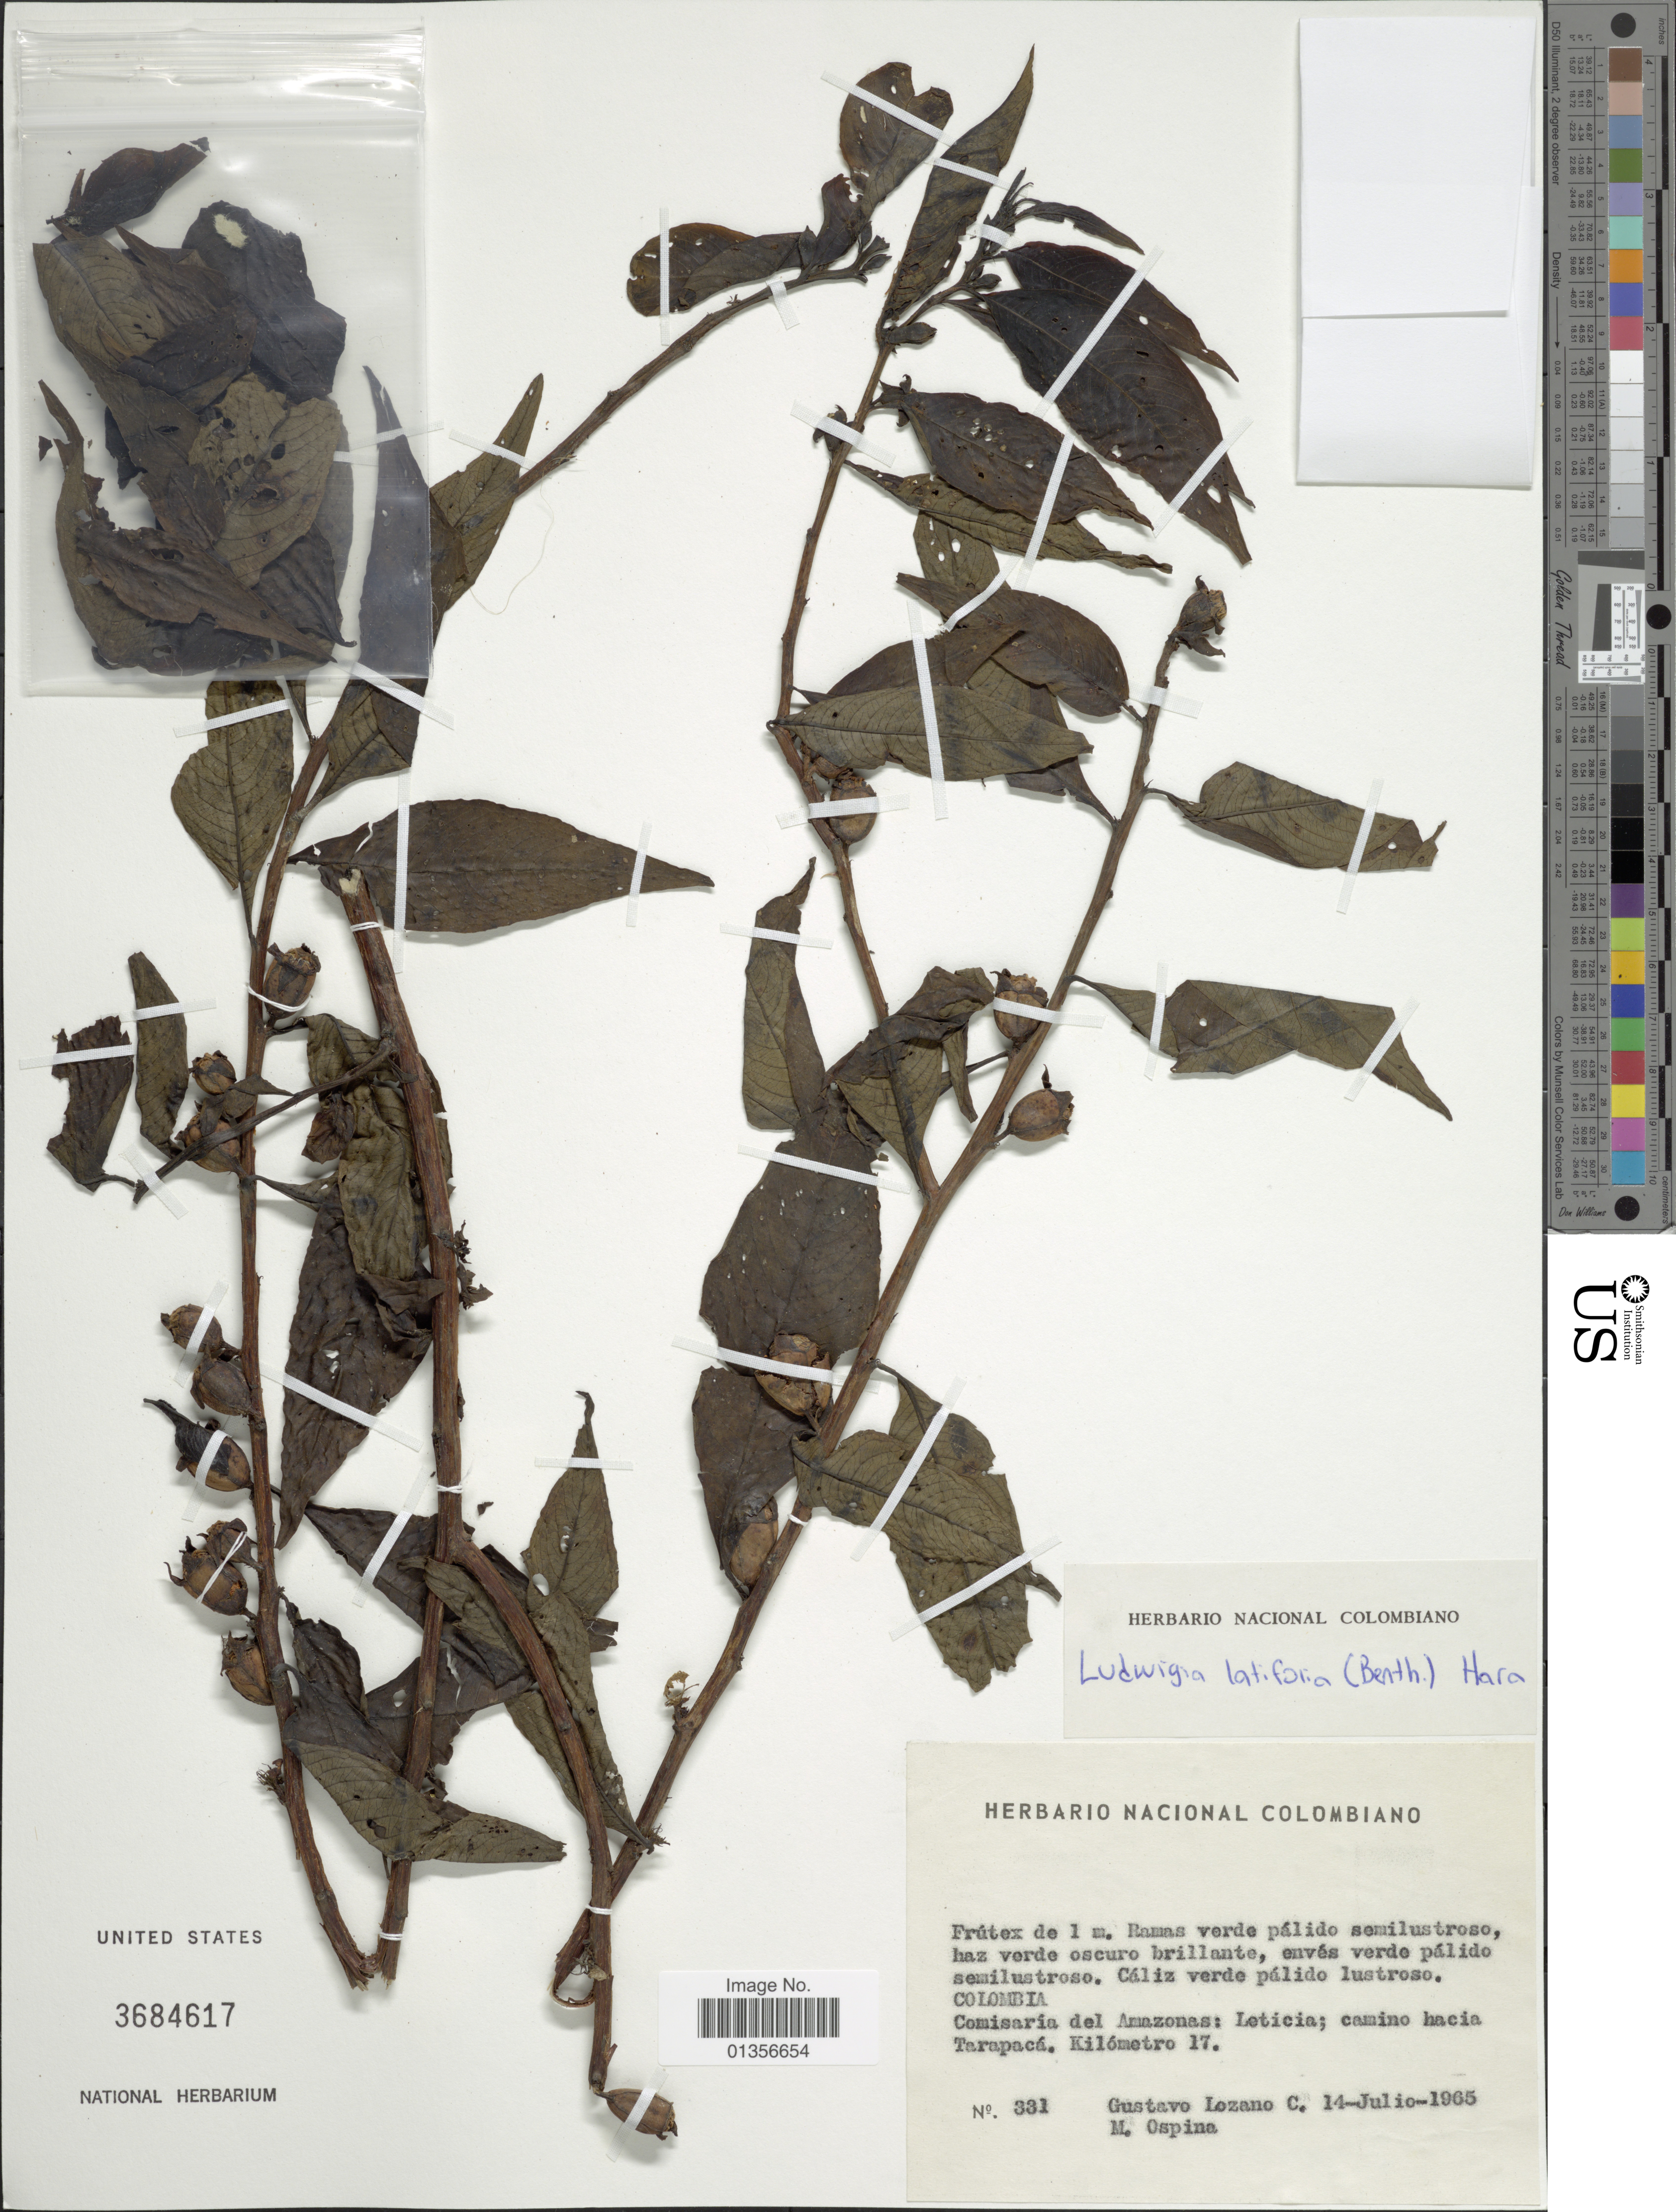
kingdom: Plantae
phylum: Tracheophyta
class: Magnoliopsida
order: Myrtales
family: Onagraceae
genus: Ludwigia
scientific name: Ludwigia latifolia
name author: (Benth.) H. Hara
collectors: G. Lozano-Contreras & M. Ospina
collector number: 331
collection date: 1965-07-14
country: Colombia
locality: Comisaria del Amazonas: Leticia; camino hacia Tarapacá. Kilometro 17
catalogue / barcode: US 3684617